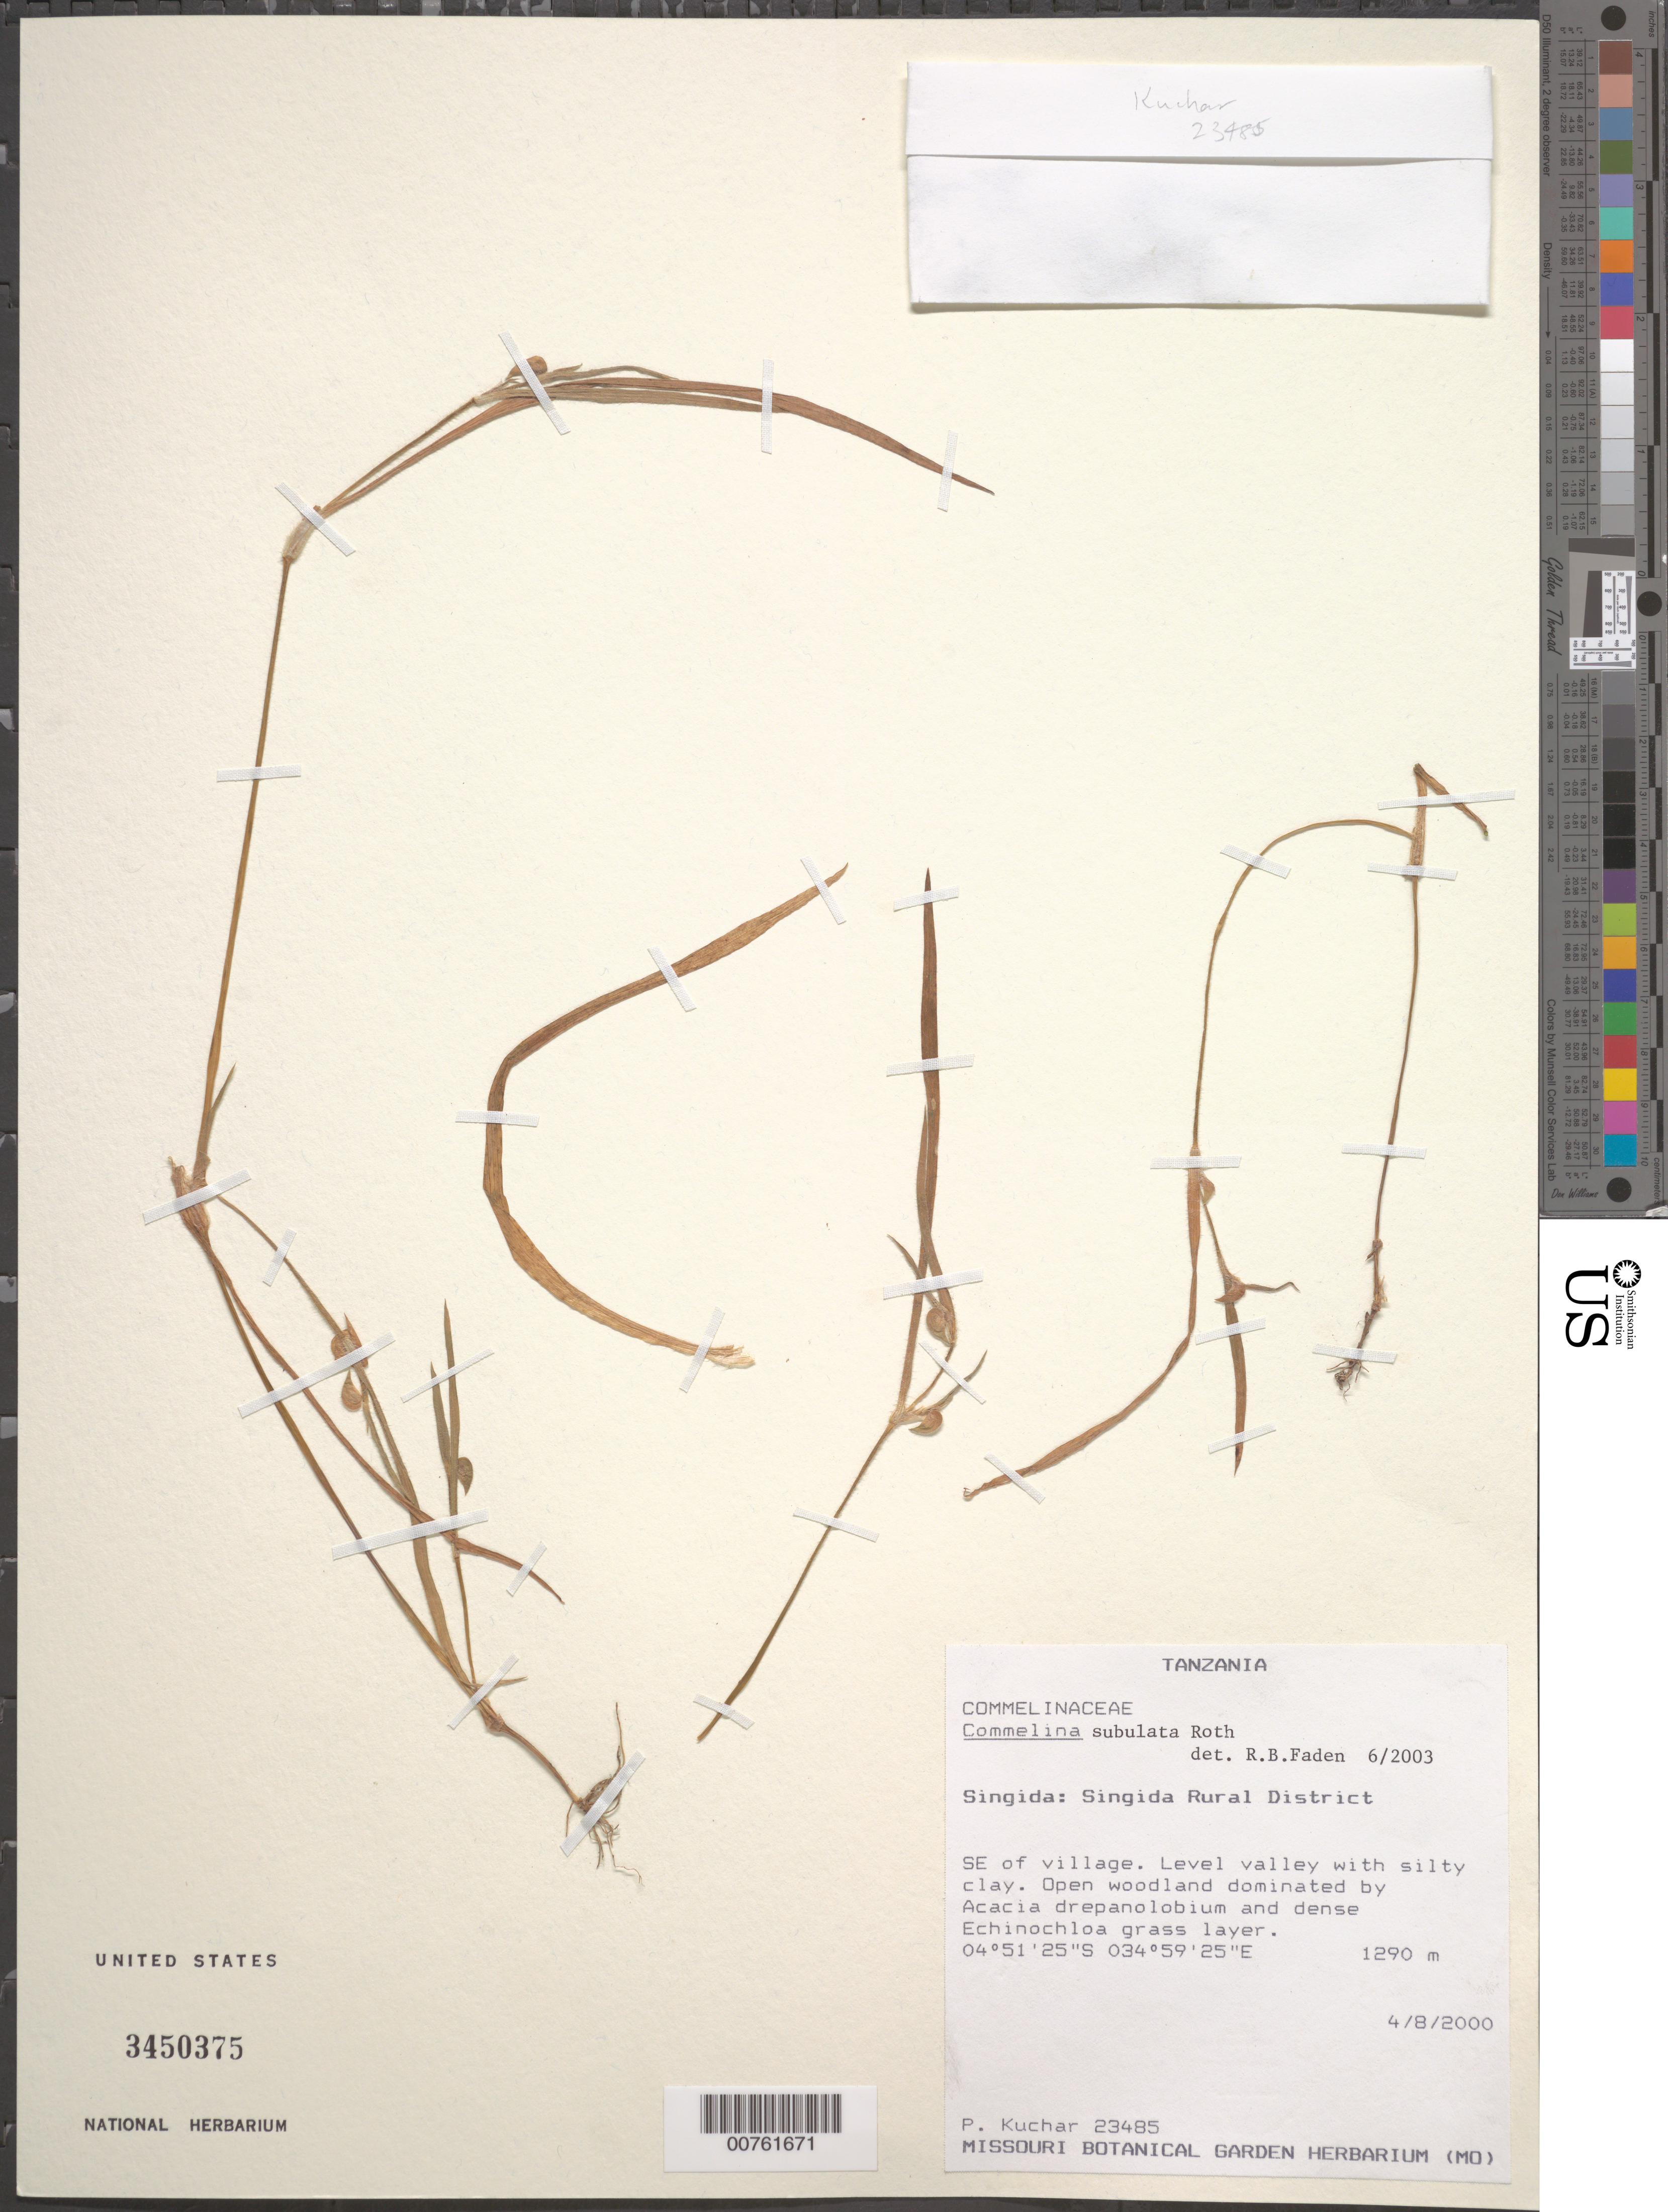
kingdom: Plantae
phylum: Tracheophyta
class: Liliopsida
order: Commelinales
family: Commelinaceae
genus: Commelina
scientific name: Commelina subulata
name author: Roth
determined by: Faden, Robert B., (US), Smithsonian Institution - National Museum of Natural History (UNITED STATES)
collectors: P. Kuchar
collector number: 23485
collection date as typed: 08 Apr 2000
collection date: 2000-04-08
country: Tanzania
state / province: Singida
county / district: Singida Rural District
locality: SE of village.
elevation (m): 1290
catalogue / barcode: US 3450375